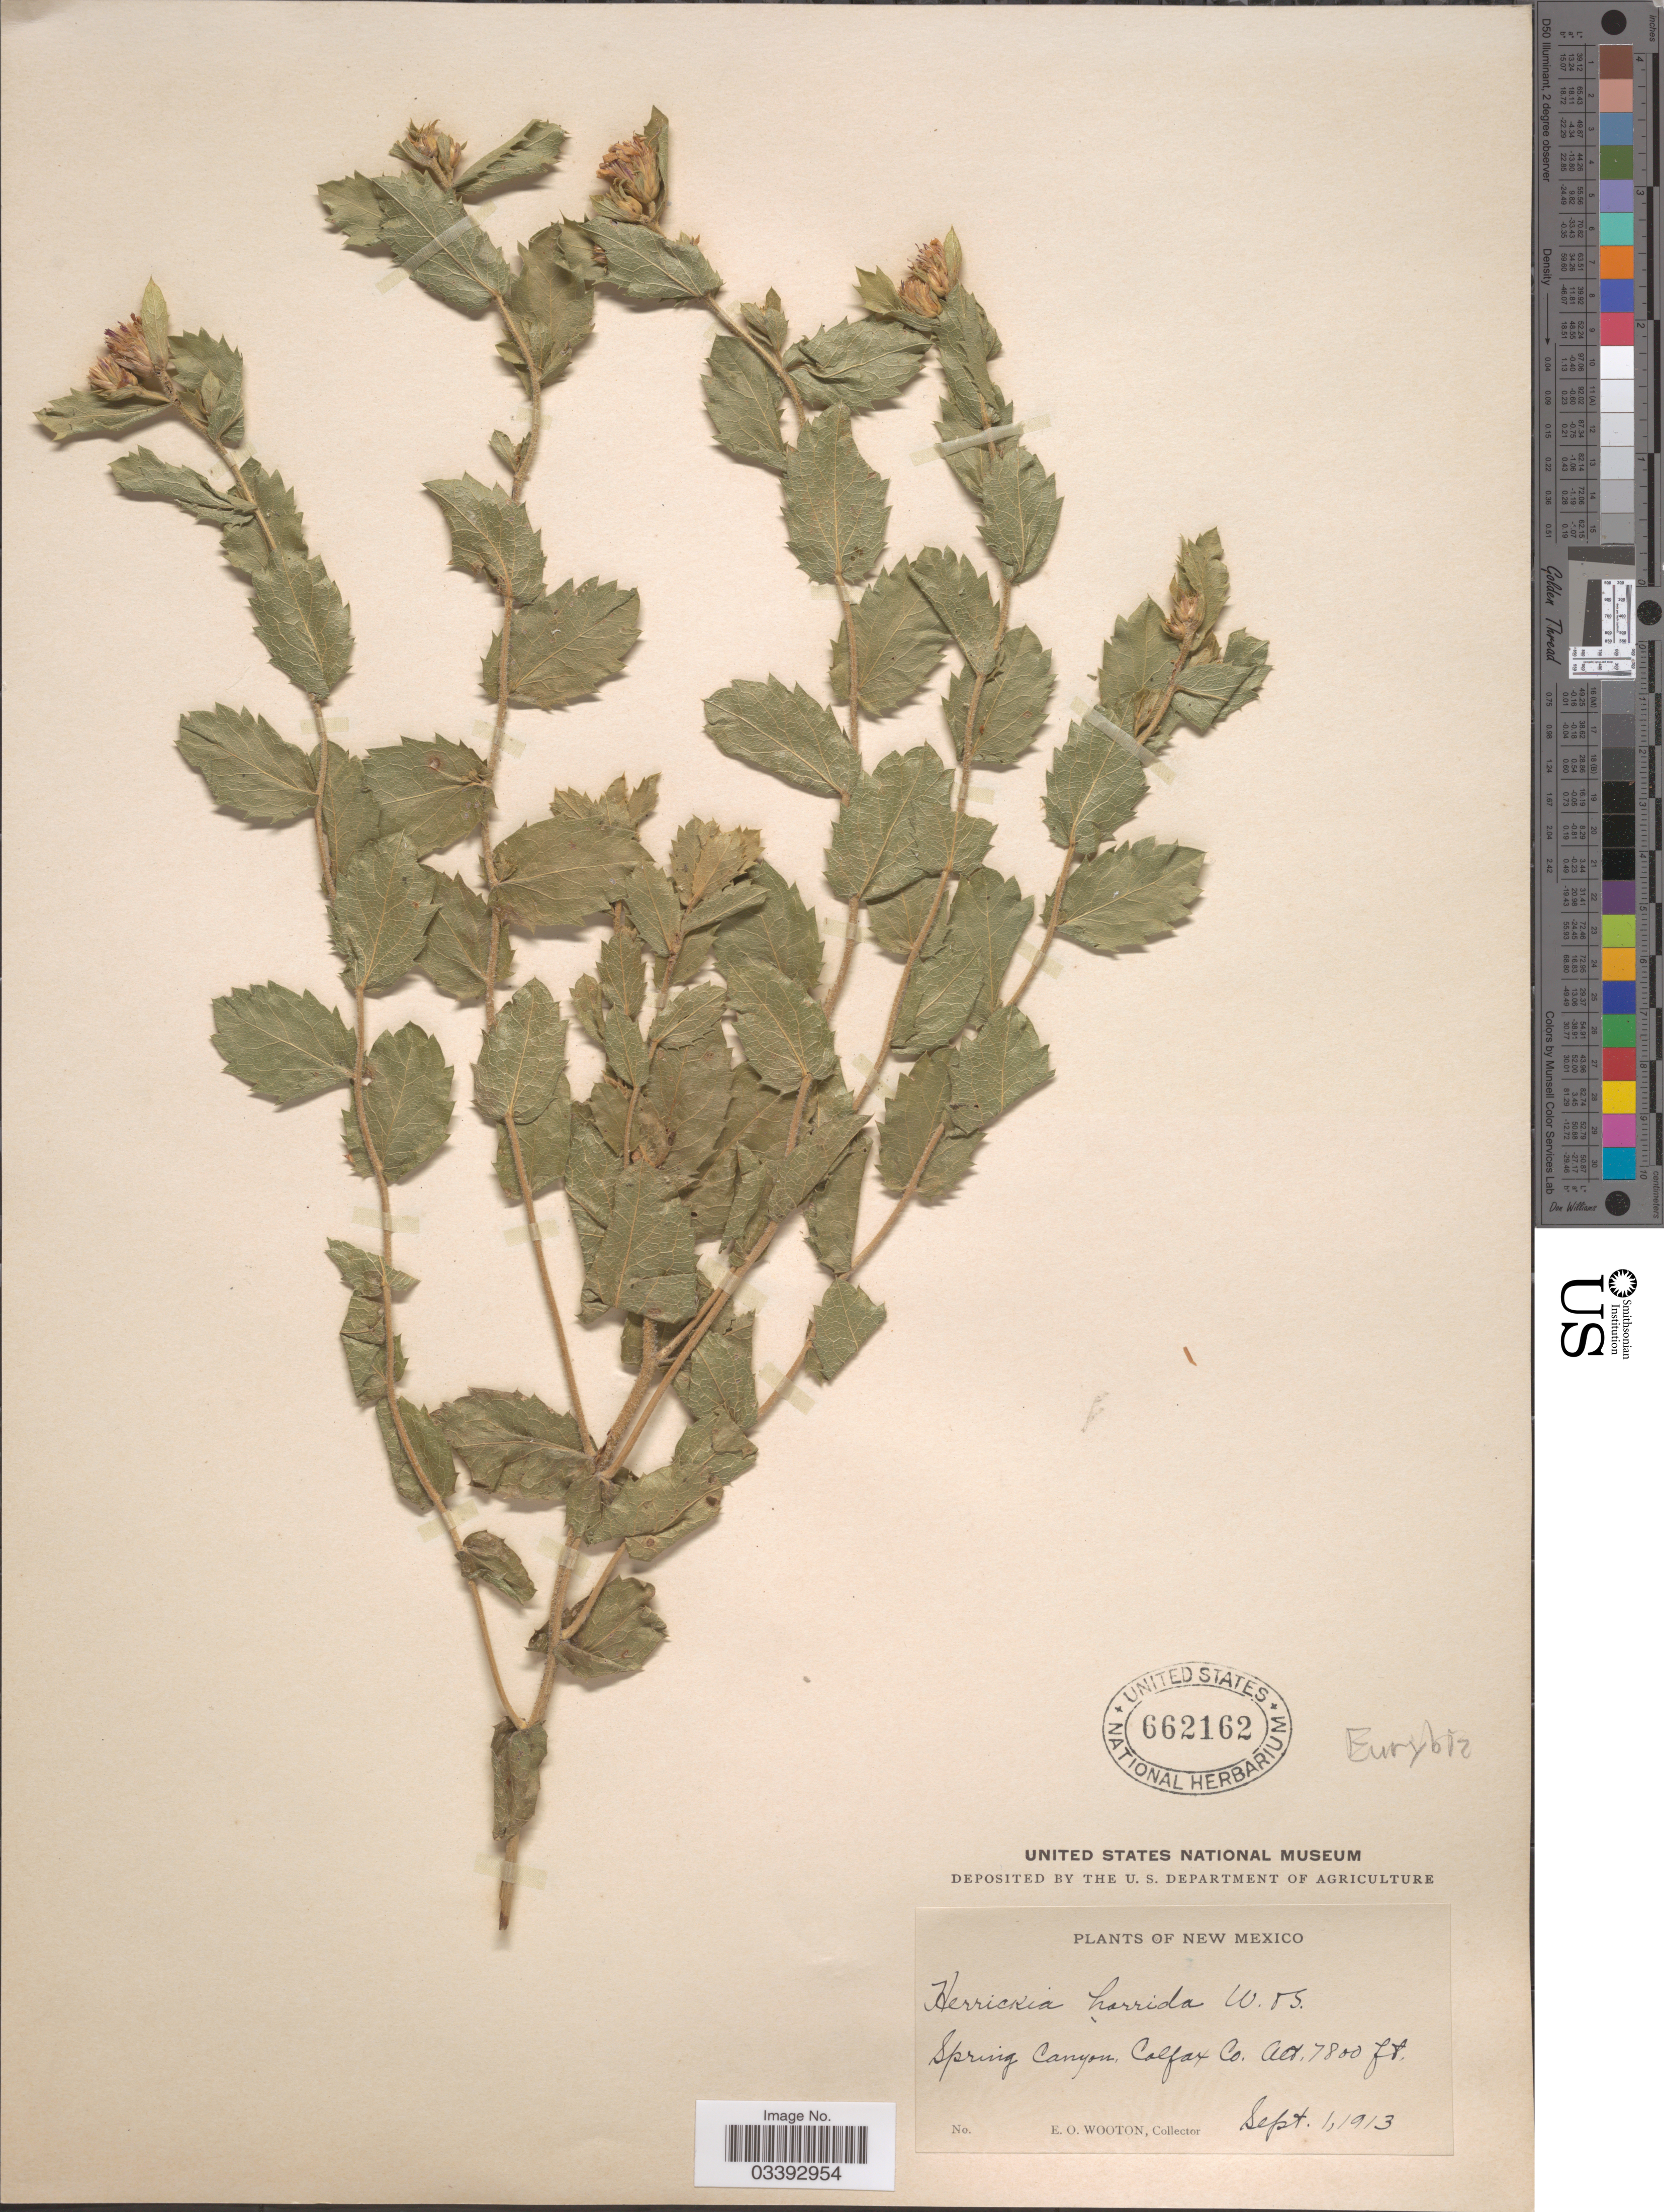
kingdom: Plantae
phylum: Tracheophyta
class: Magnoliopsida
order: Asterales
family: Asteraceae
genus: Eurybia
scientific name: Eurybia horrida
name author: (Wooton & Standl.) G.L. Nesom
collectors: E. O. Wooton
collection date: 1913-09-01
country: United States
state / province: New Mexico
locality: Spring Canyon, Colfax Co.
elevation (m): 2377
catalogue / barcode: US 662162